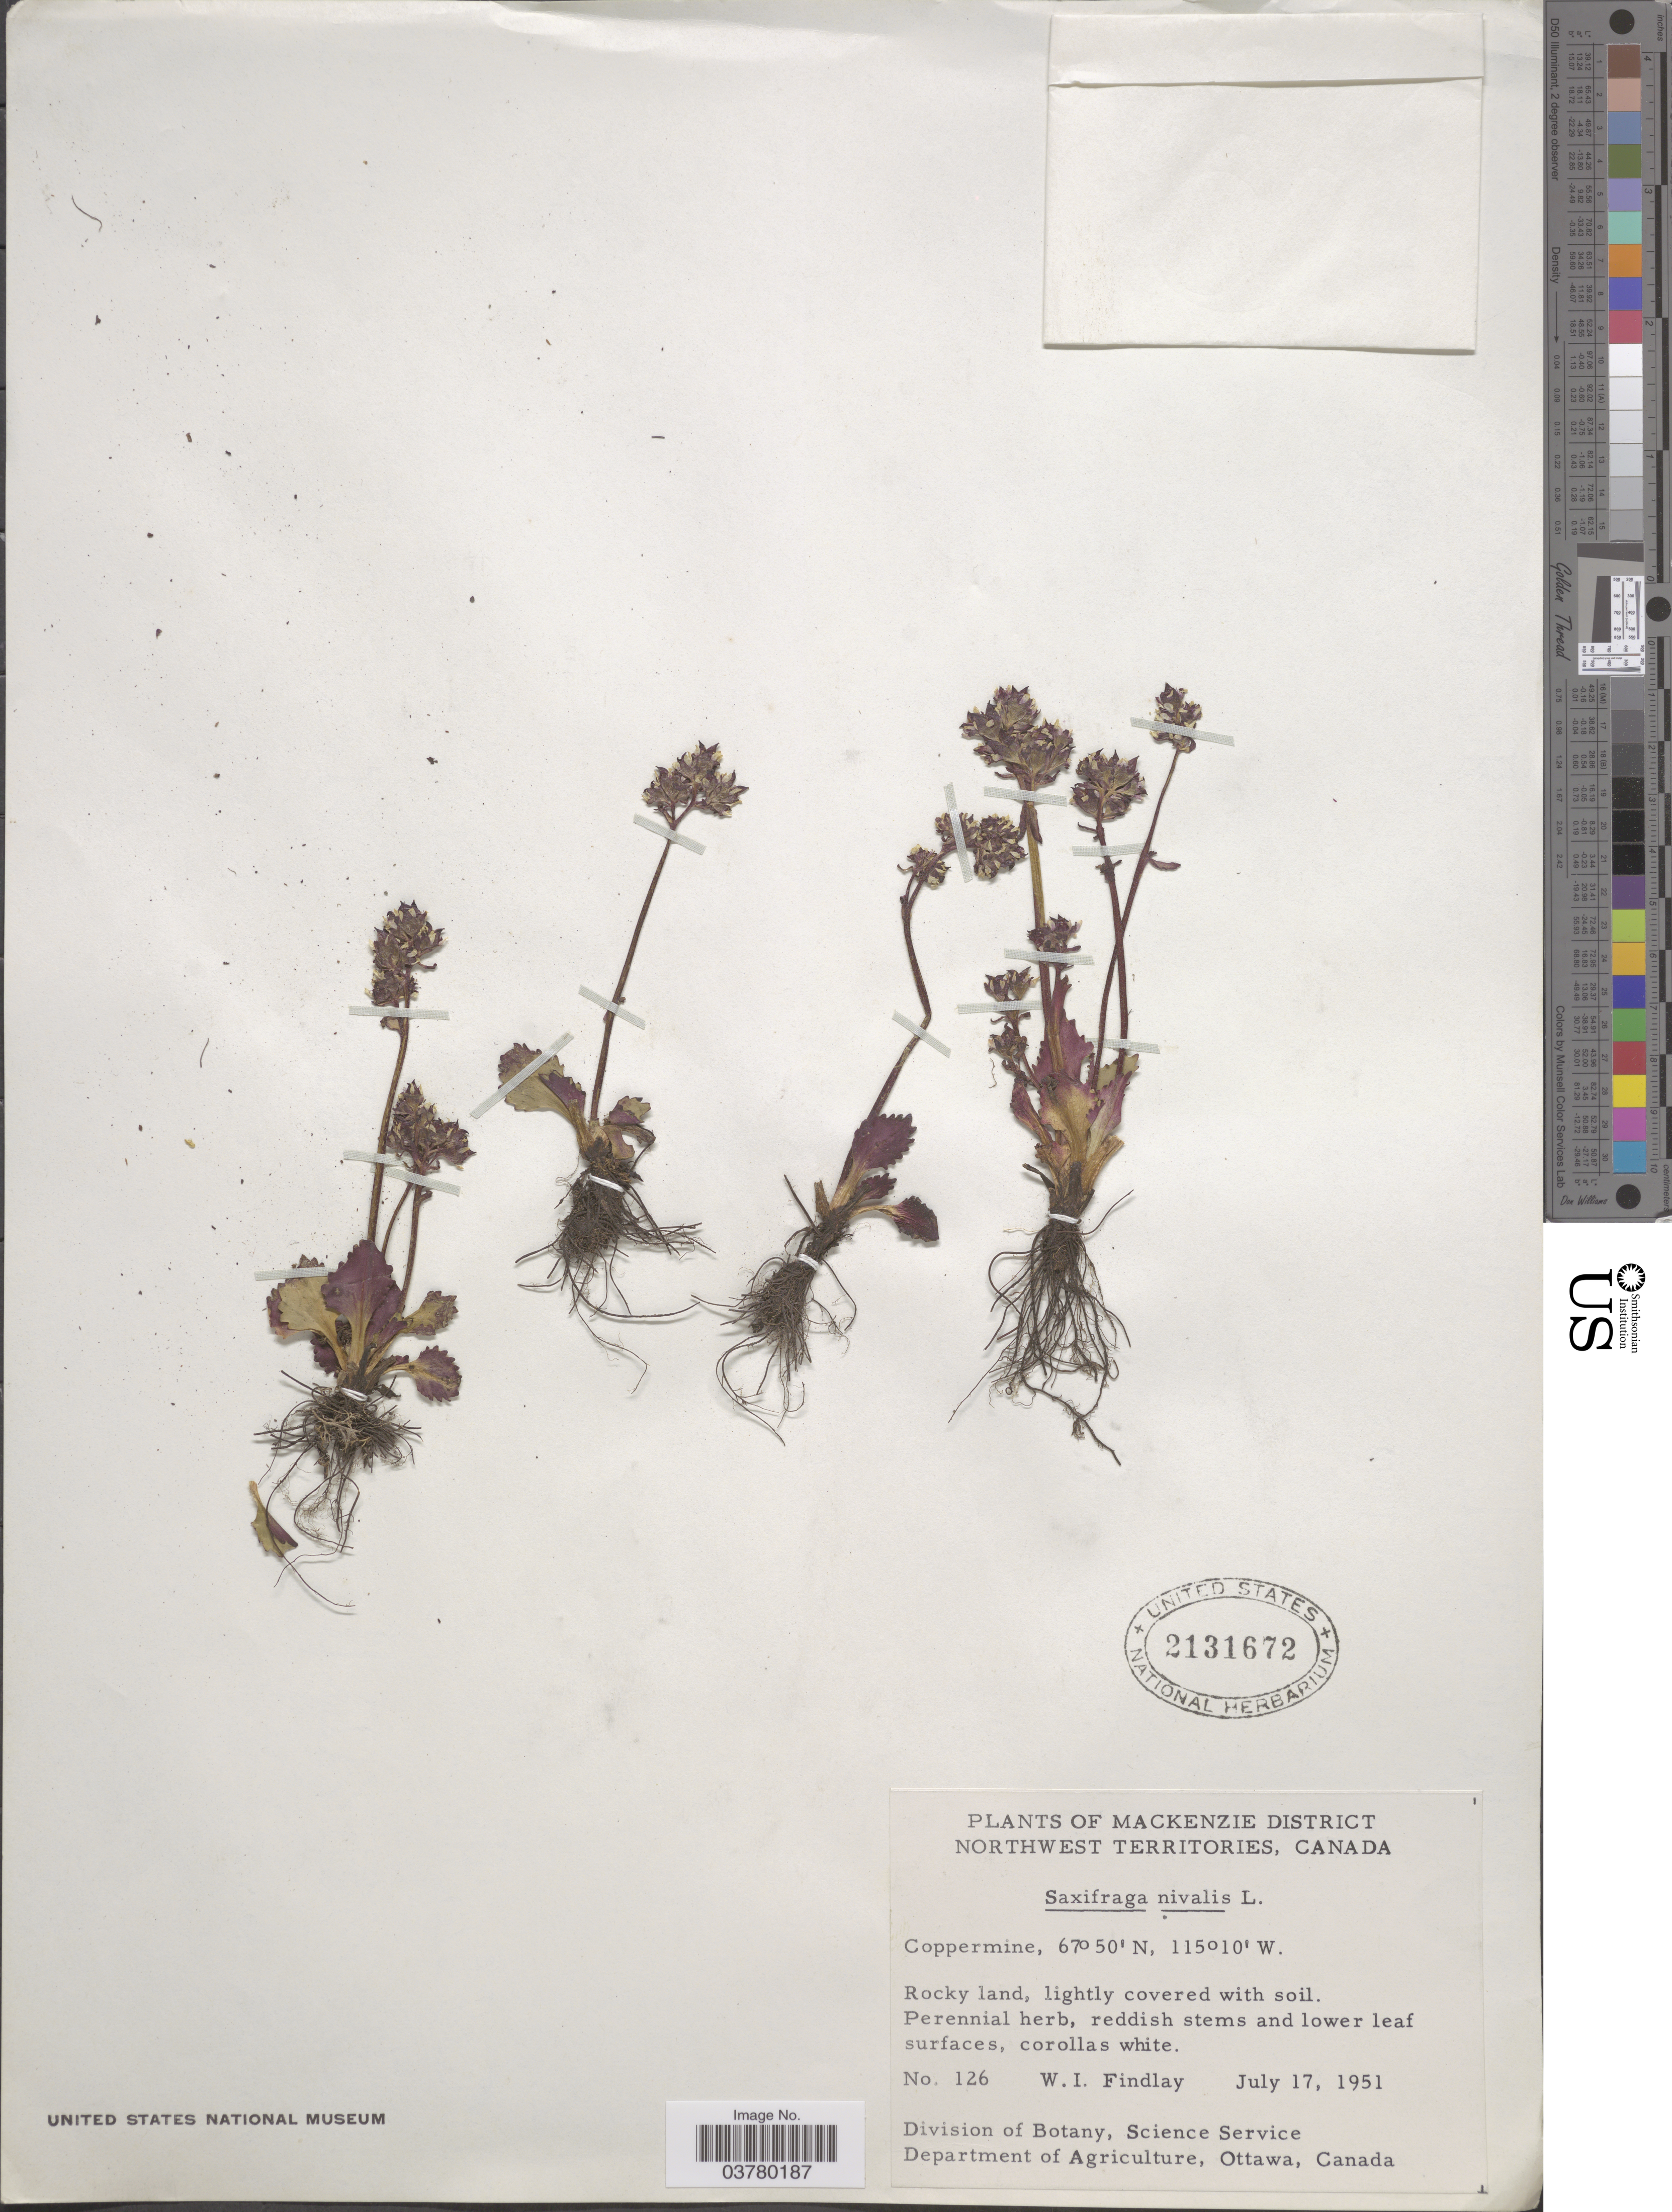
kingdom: Plantae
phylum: Tracheophyta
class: Magnoliopsida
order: Saxifragales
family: Saxifragaceae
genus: Micranthes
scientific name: Micranthes nivalis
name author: (L.) Small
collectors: W. Findlay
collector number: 126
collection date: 1951-07-17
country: Canada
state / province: Northwest Territories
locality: Mackenzie District. Coppermine.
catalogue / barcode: US 2131672